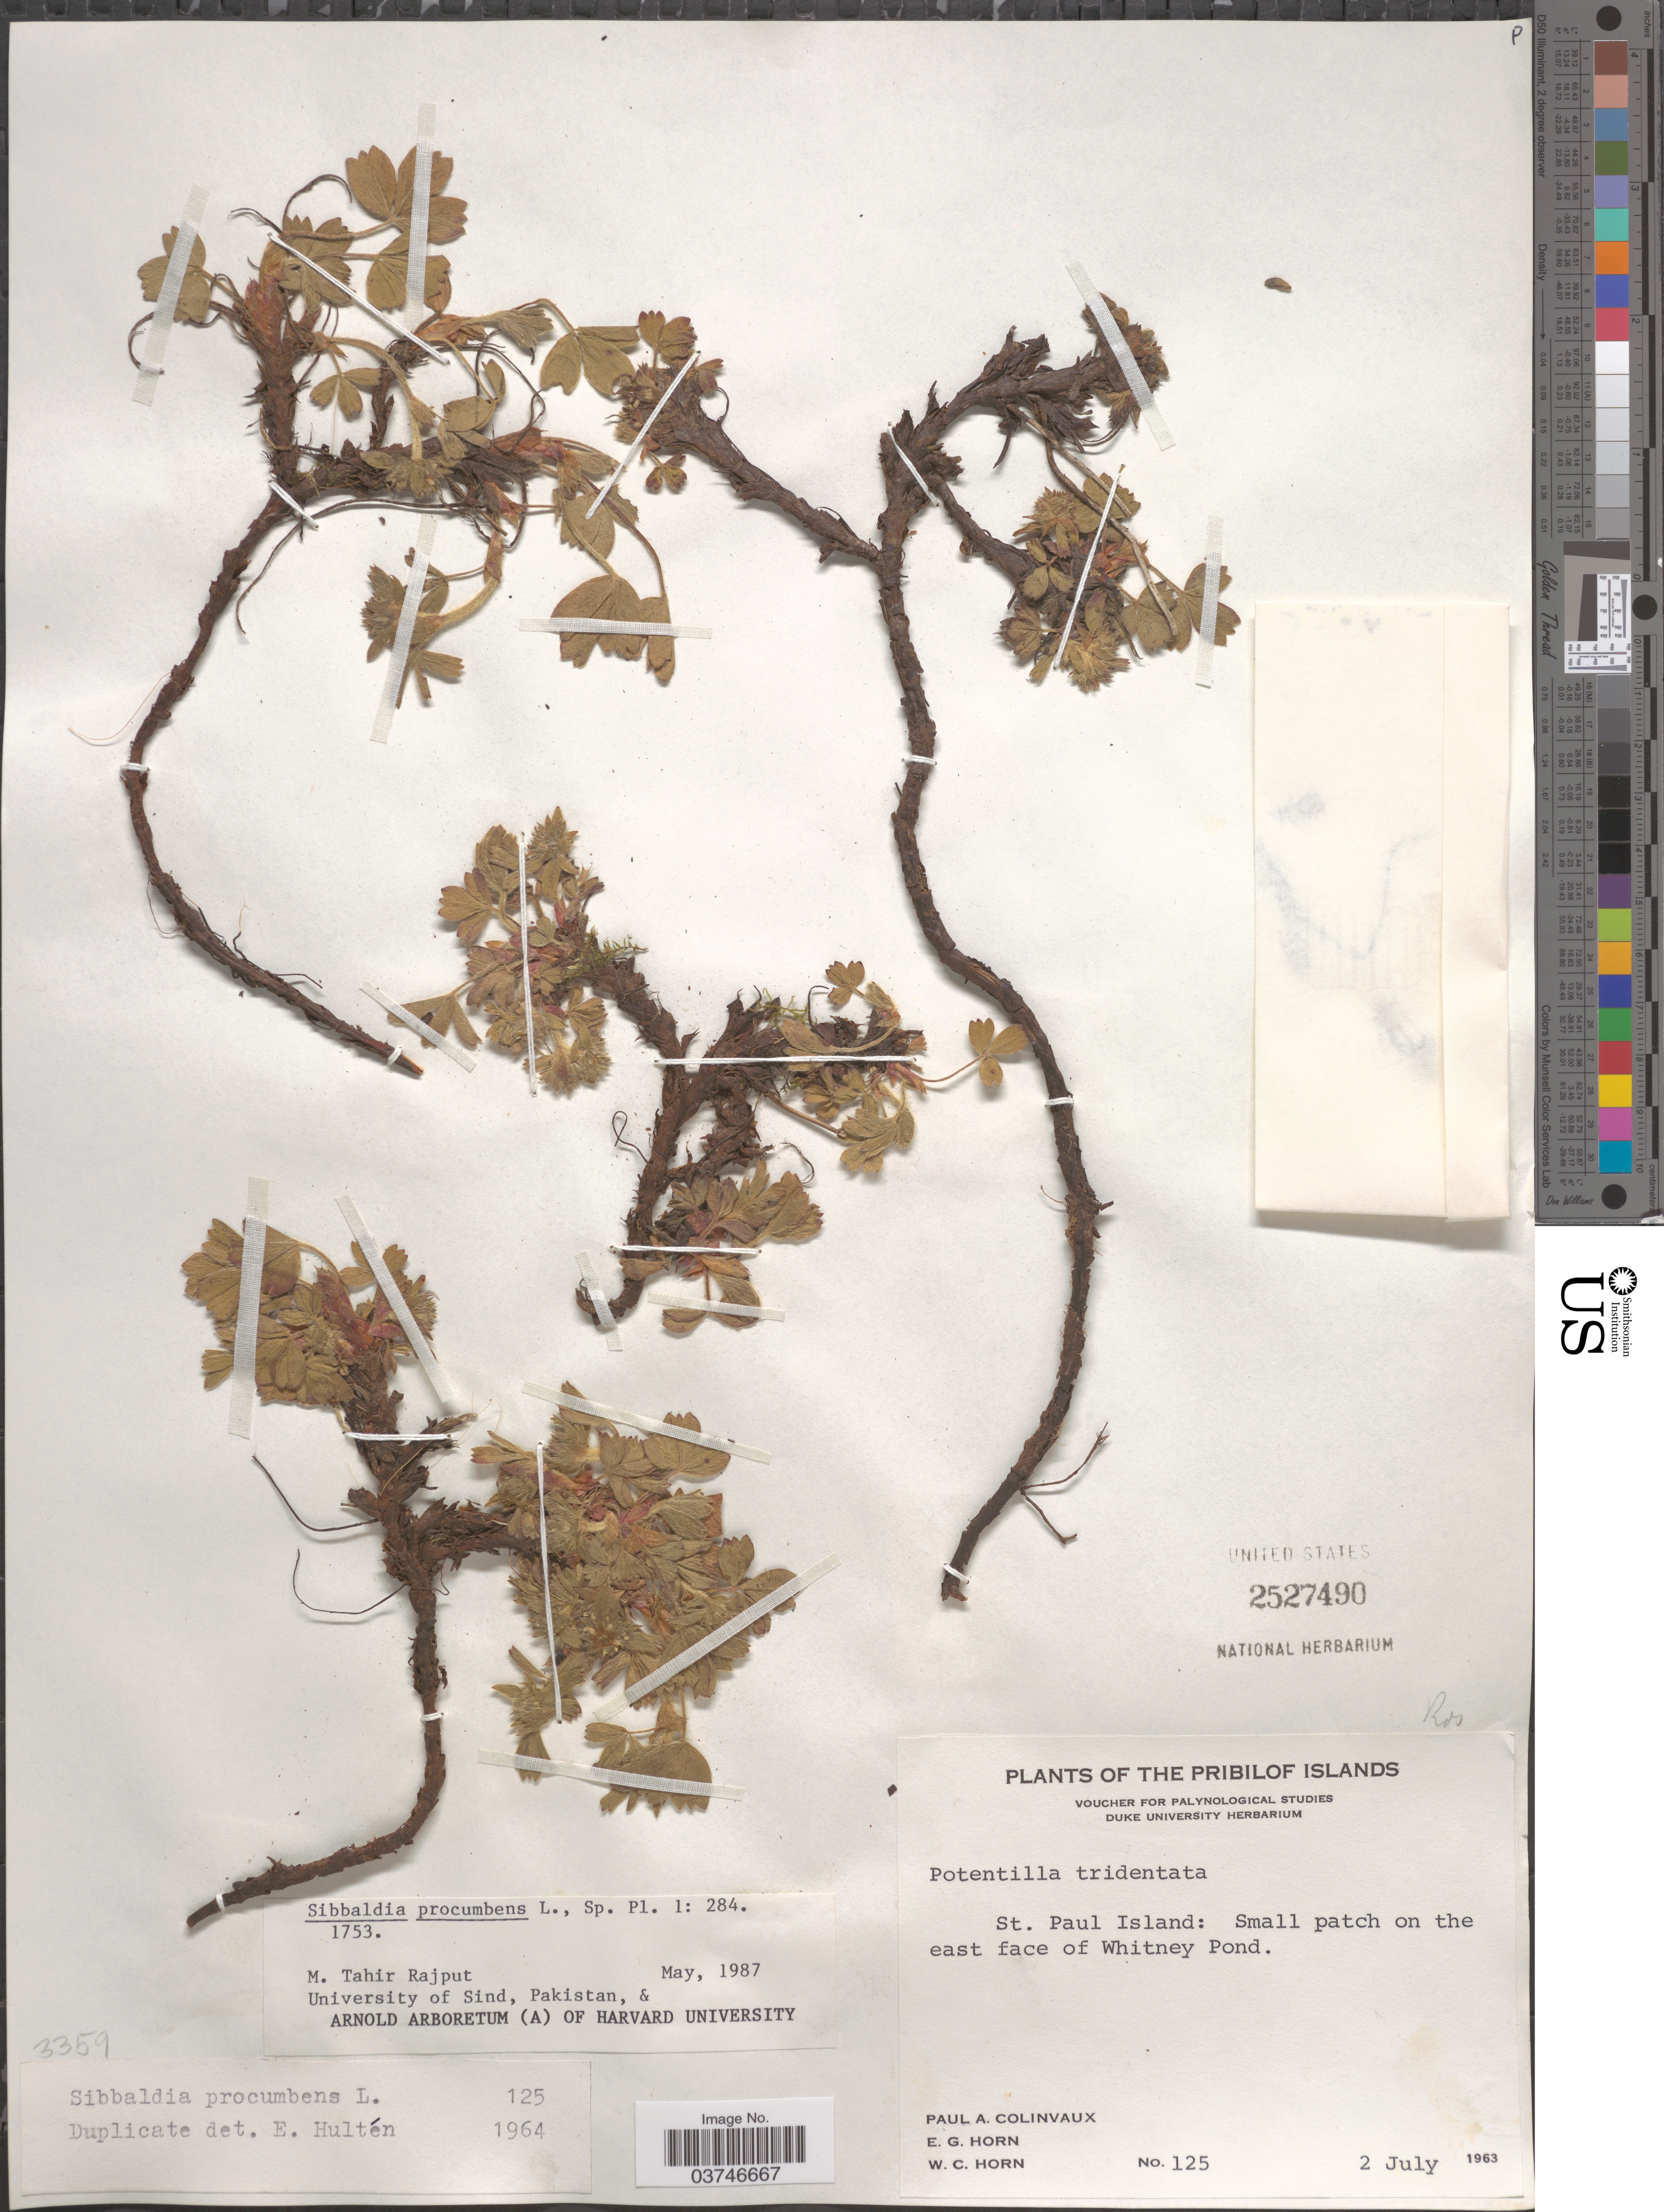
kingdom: Plantae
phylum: Tracheophyta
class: Magnoliopsida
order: Rosales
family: Rosaceae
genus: Sibbaldia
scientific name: Sibbaldia procumbens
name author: L.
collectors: P. Colinvaux, E. Horn & W. Horn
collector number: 125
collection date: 1963-07-02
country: United States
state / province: Alaska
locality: The Pribilof Islands. St. Paul Island: Small patch on the east face of Whitney Pond.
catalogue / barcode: US 2527490